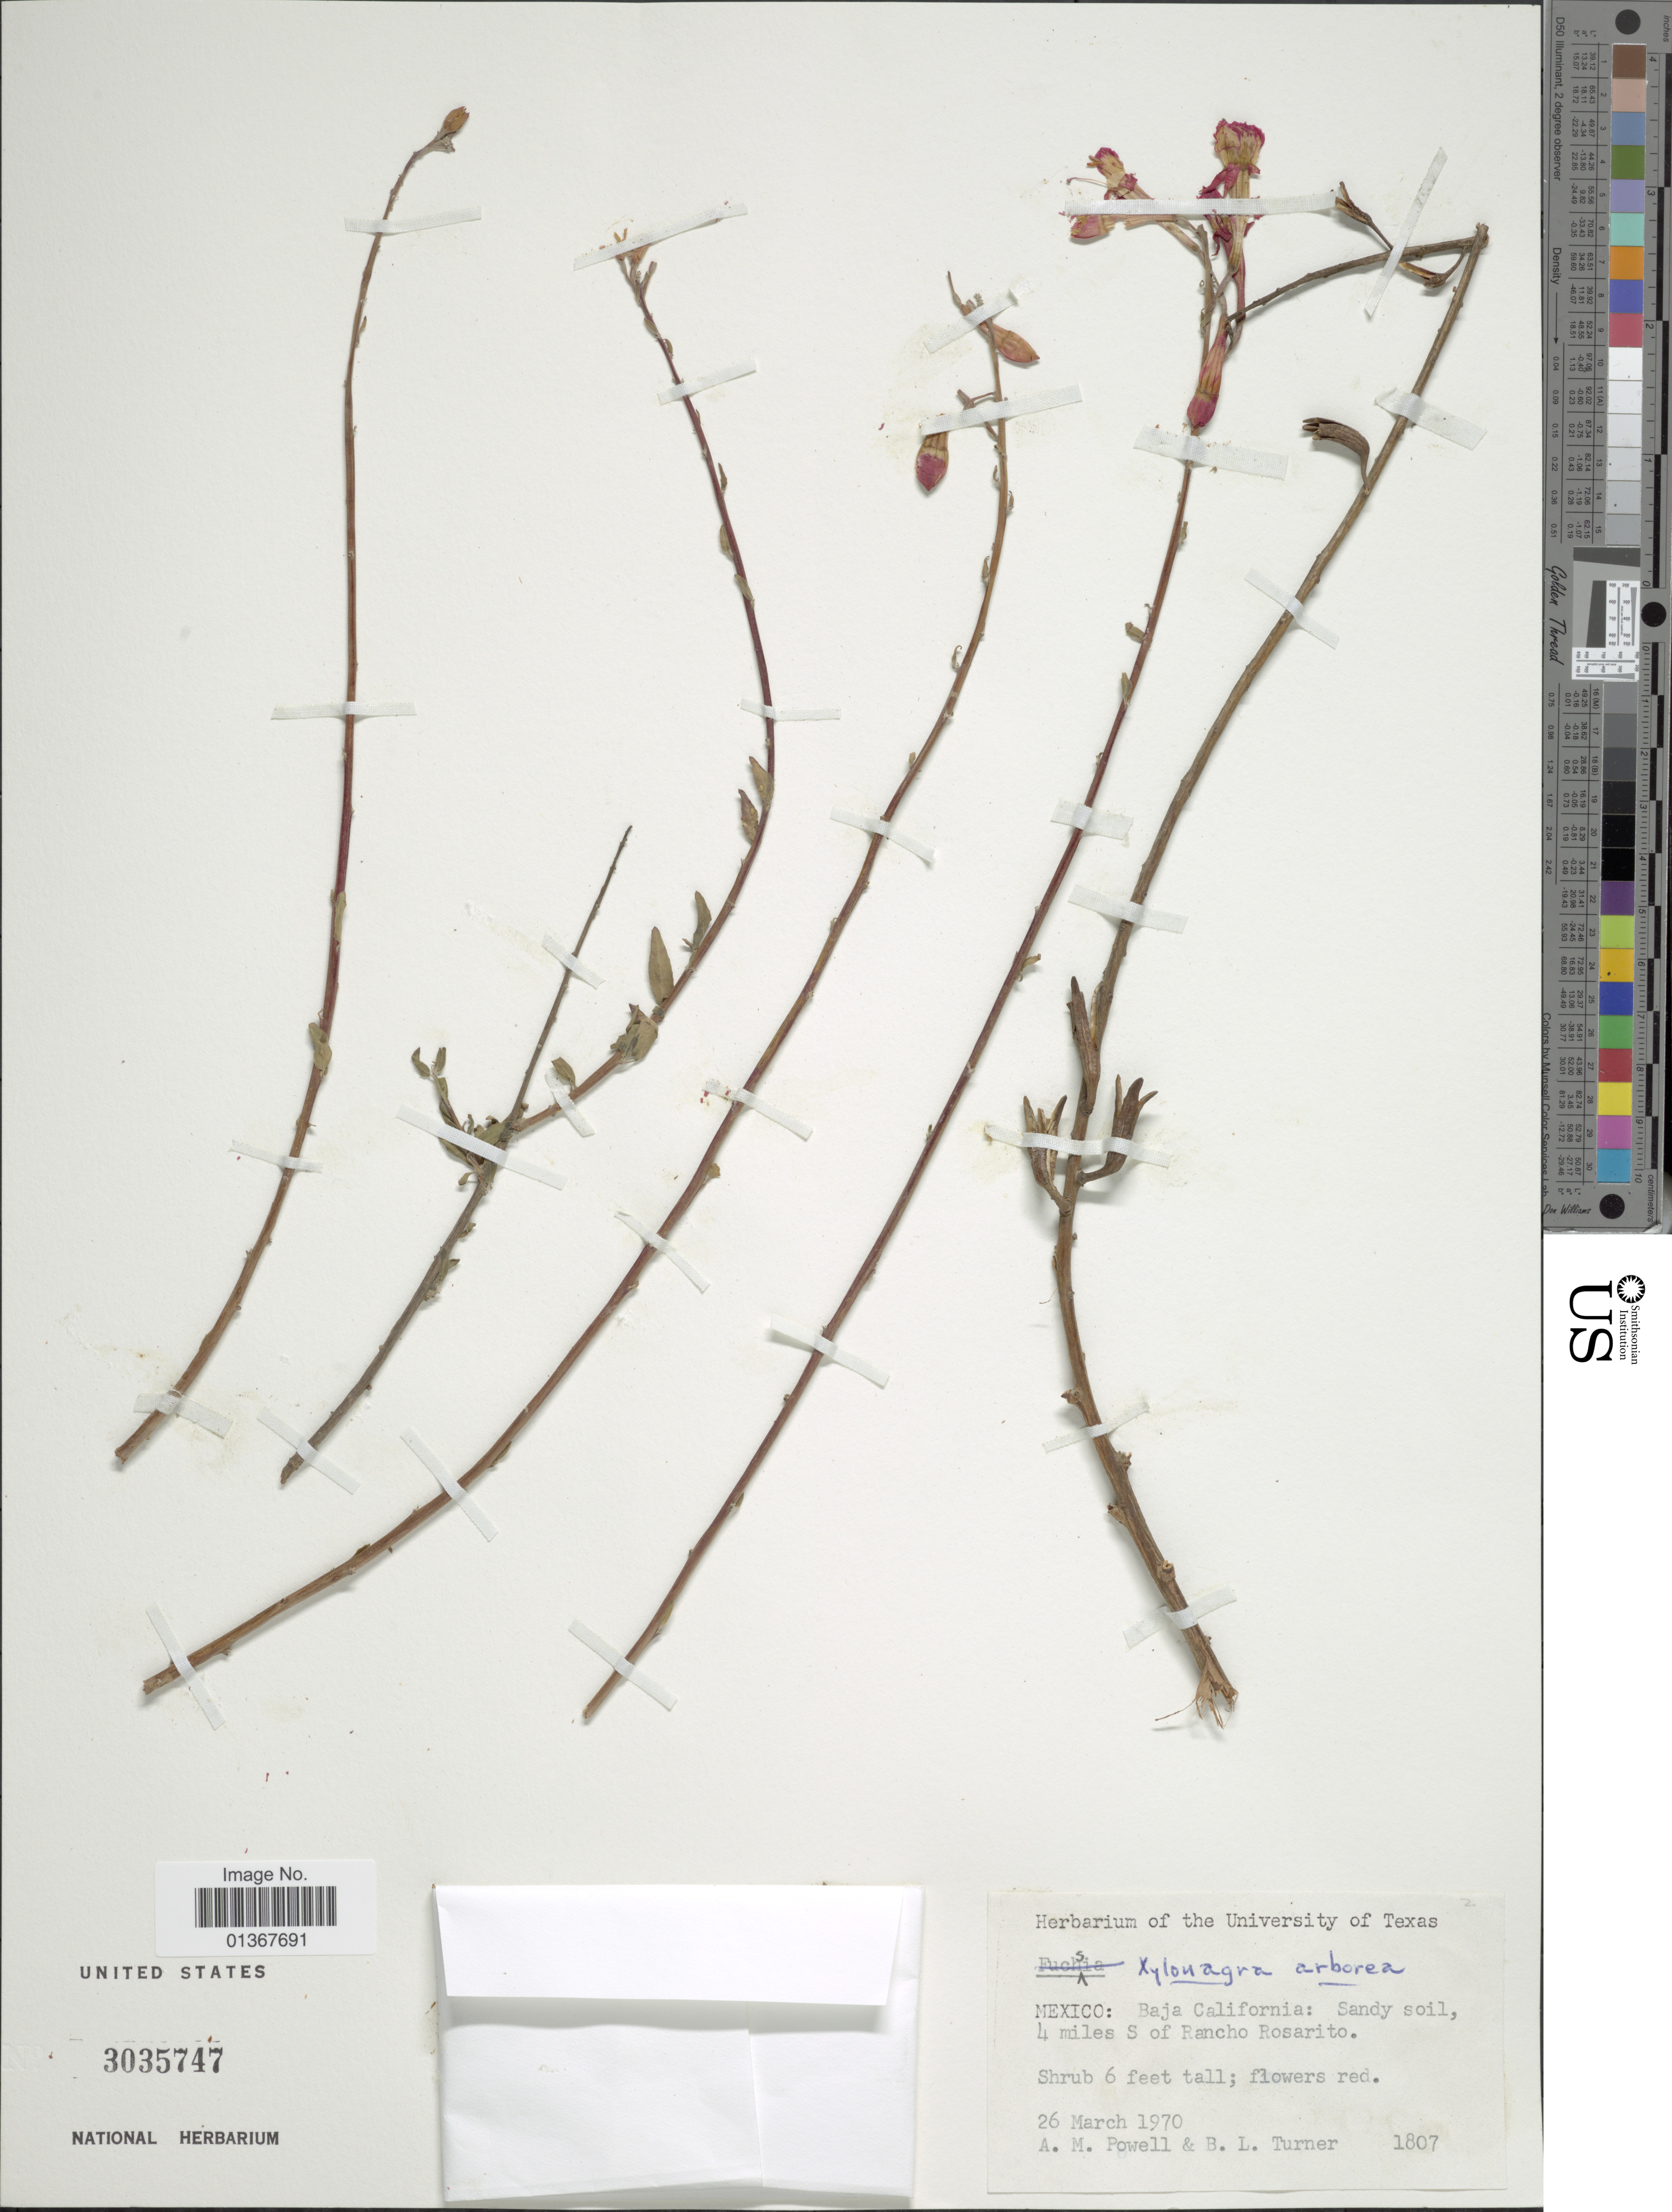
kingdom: Plantae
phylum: Tracheophyta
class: Magnoliopsida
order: Myrtales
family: Onagraceae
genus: Xylonagra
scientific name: Xylonagra arborea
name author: (Kellogg) Donn. Sm. & Rose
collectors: A. M. Powell & B. L. Turner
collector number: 1807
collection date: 1970-03-26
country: Mexico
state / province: Baja California Norte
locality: Sandy soil, 4 miles S of Rancho Rosarito.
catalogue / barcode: US 3035747